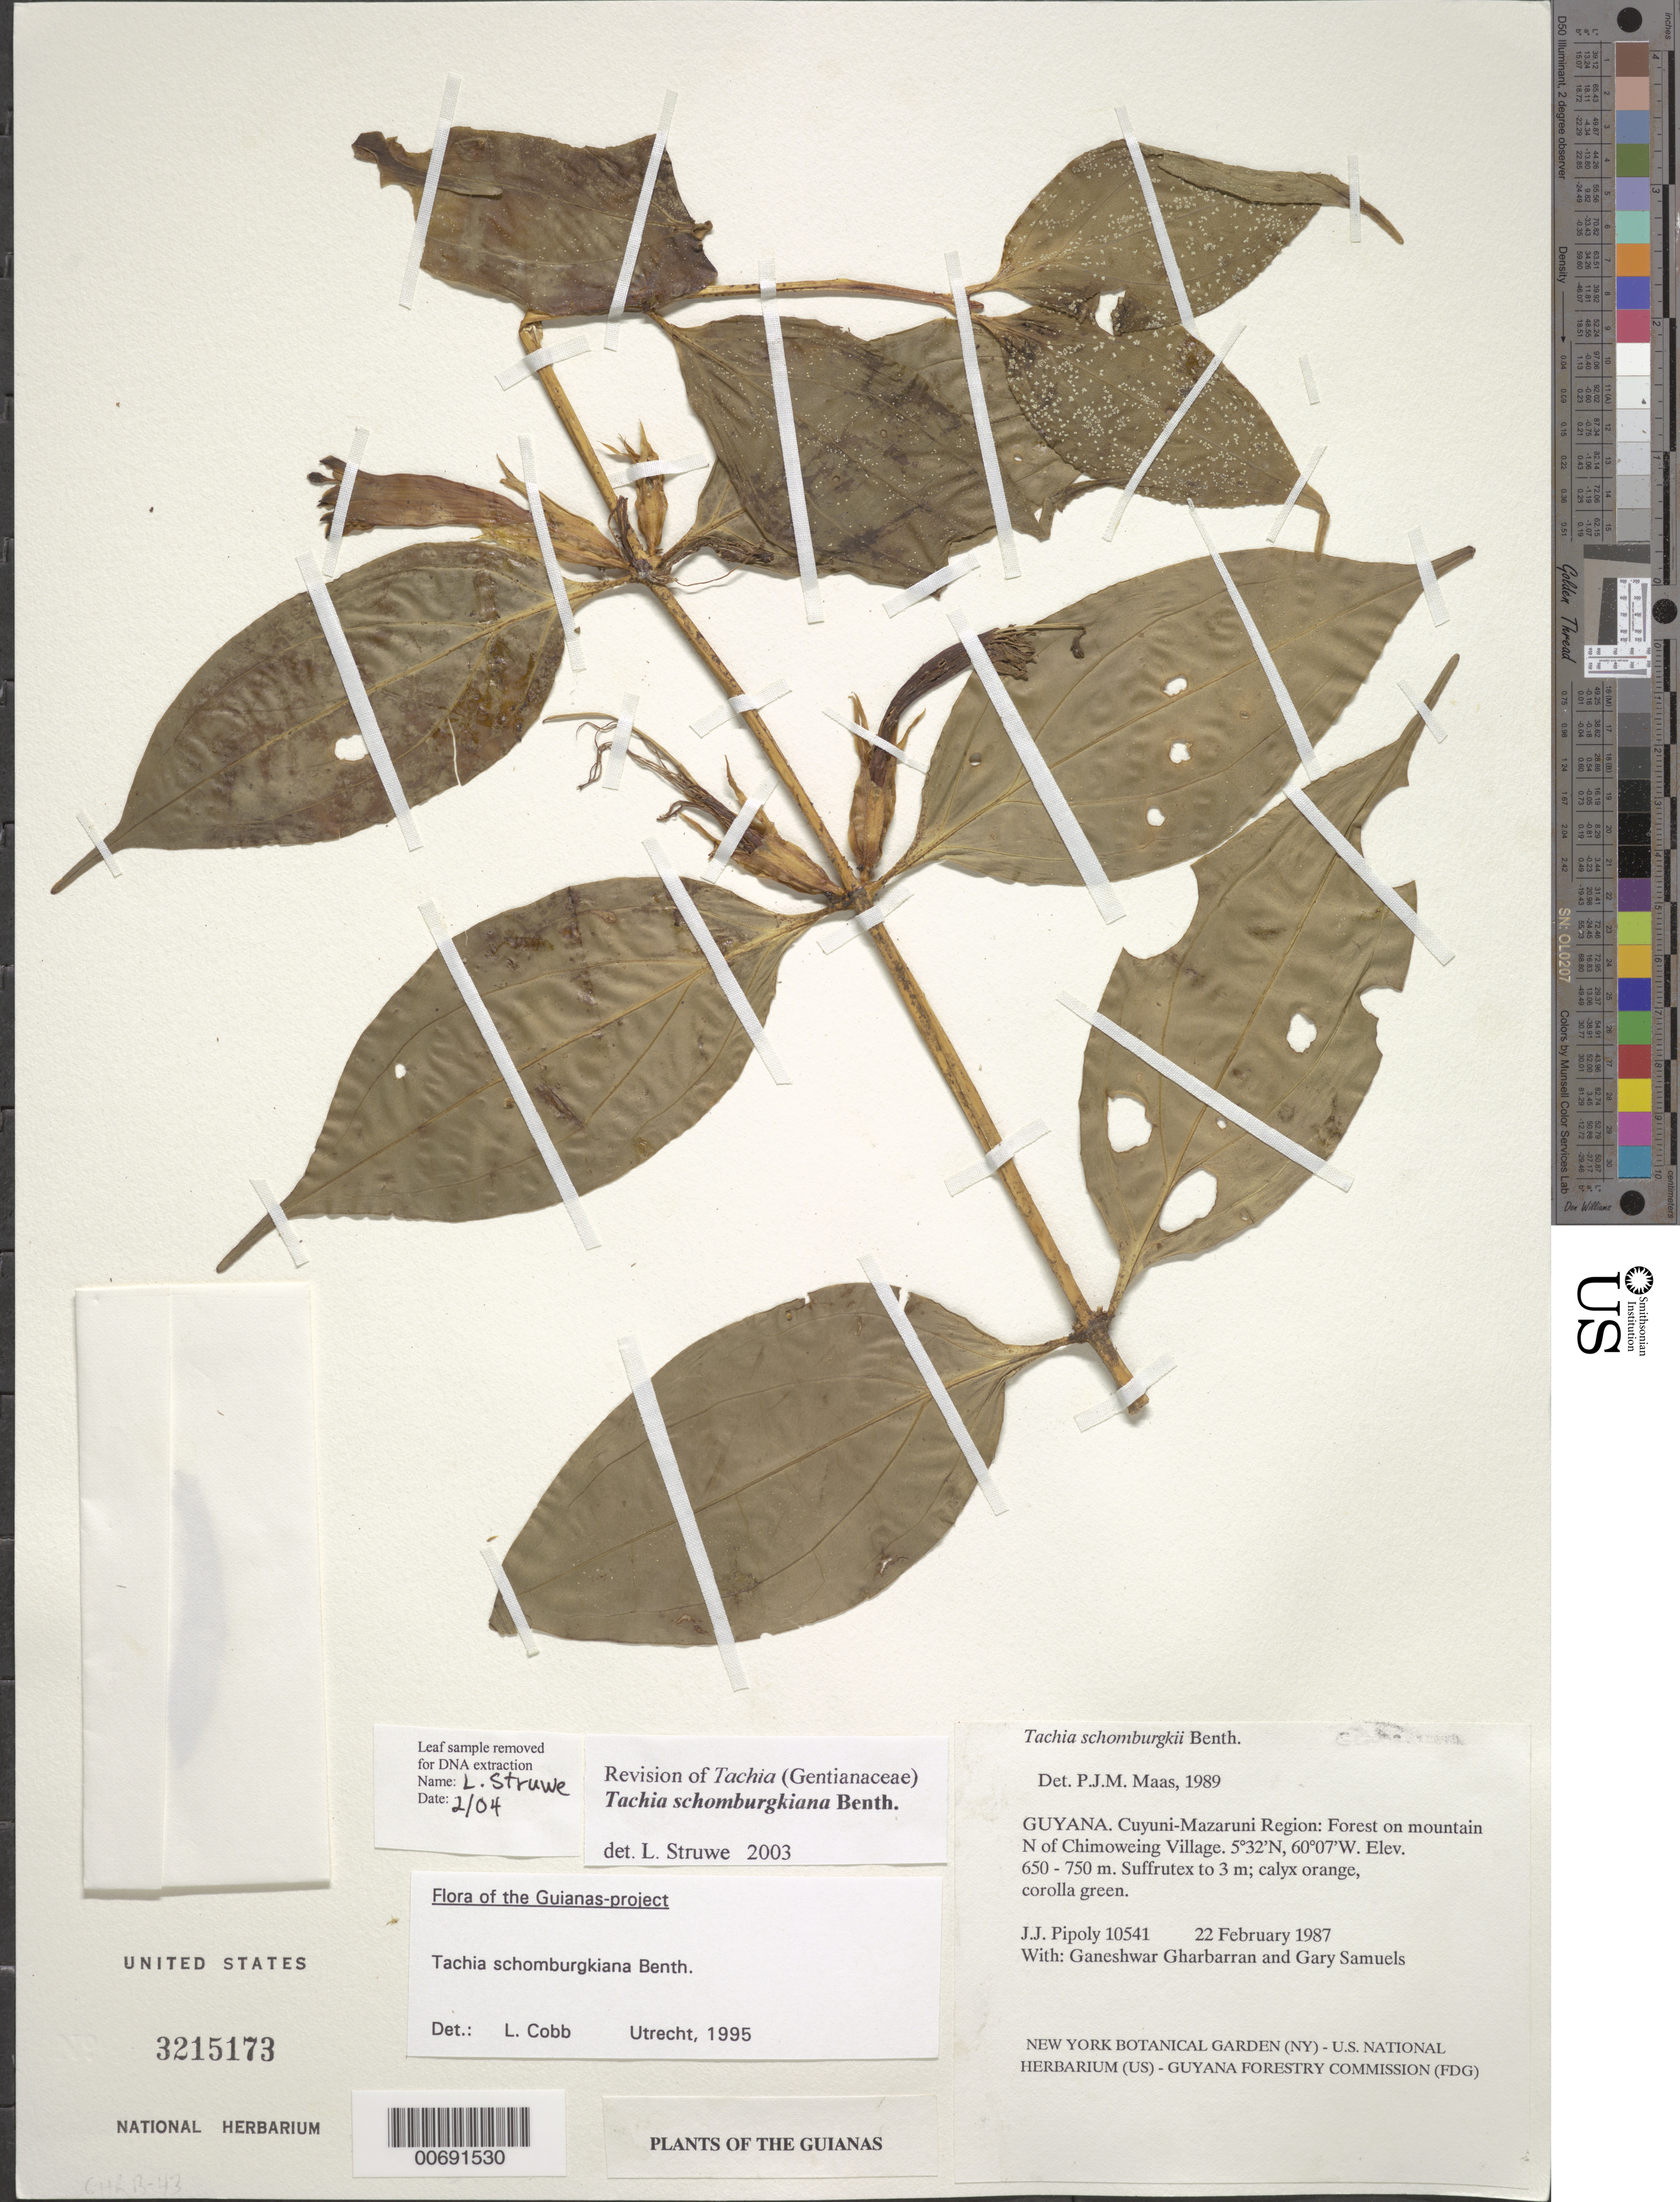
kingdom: Plantae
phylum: Tracheophyta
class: Magnoliopsida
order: Gentianales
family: Gentianaceae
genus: Tachia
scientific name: Tachia schomburgkiana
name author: Benth.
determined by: Cobb, L.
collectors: J. J. Pipoly, G. Gharbarran & G. Samuels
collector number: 10541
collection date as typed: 22 February 1987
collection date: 1987-02-22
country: Guyana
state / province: Cuyuni-Mazaruni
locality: Mountain N of Chinoweing Village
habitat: Forest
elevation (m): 650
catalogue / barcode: US 3215173